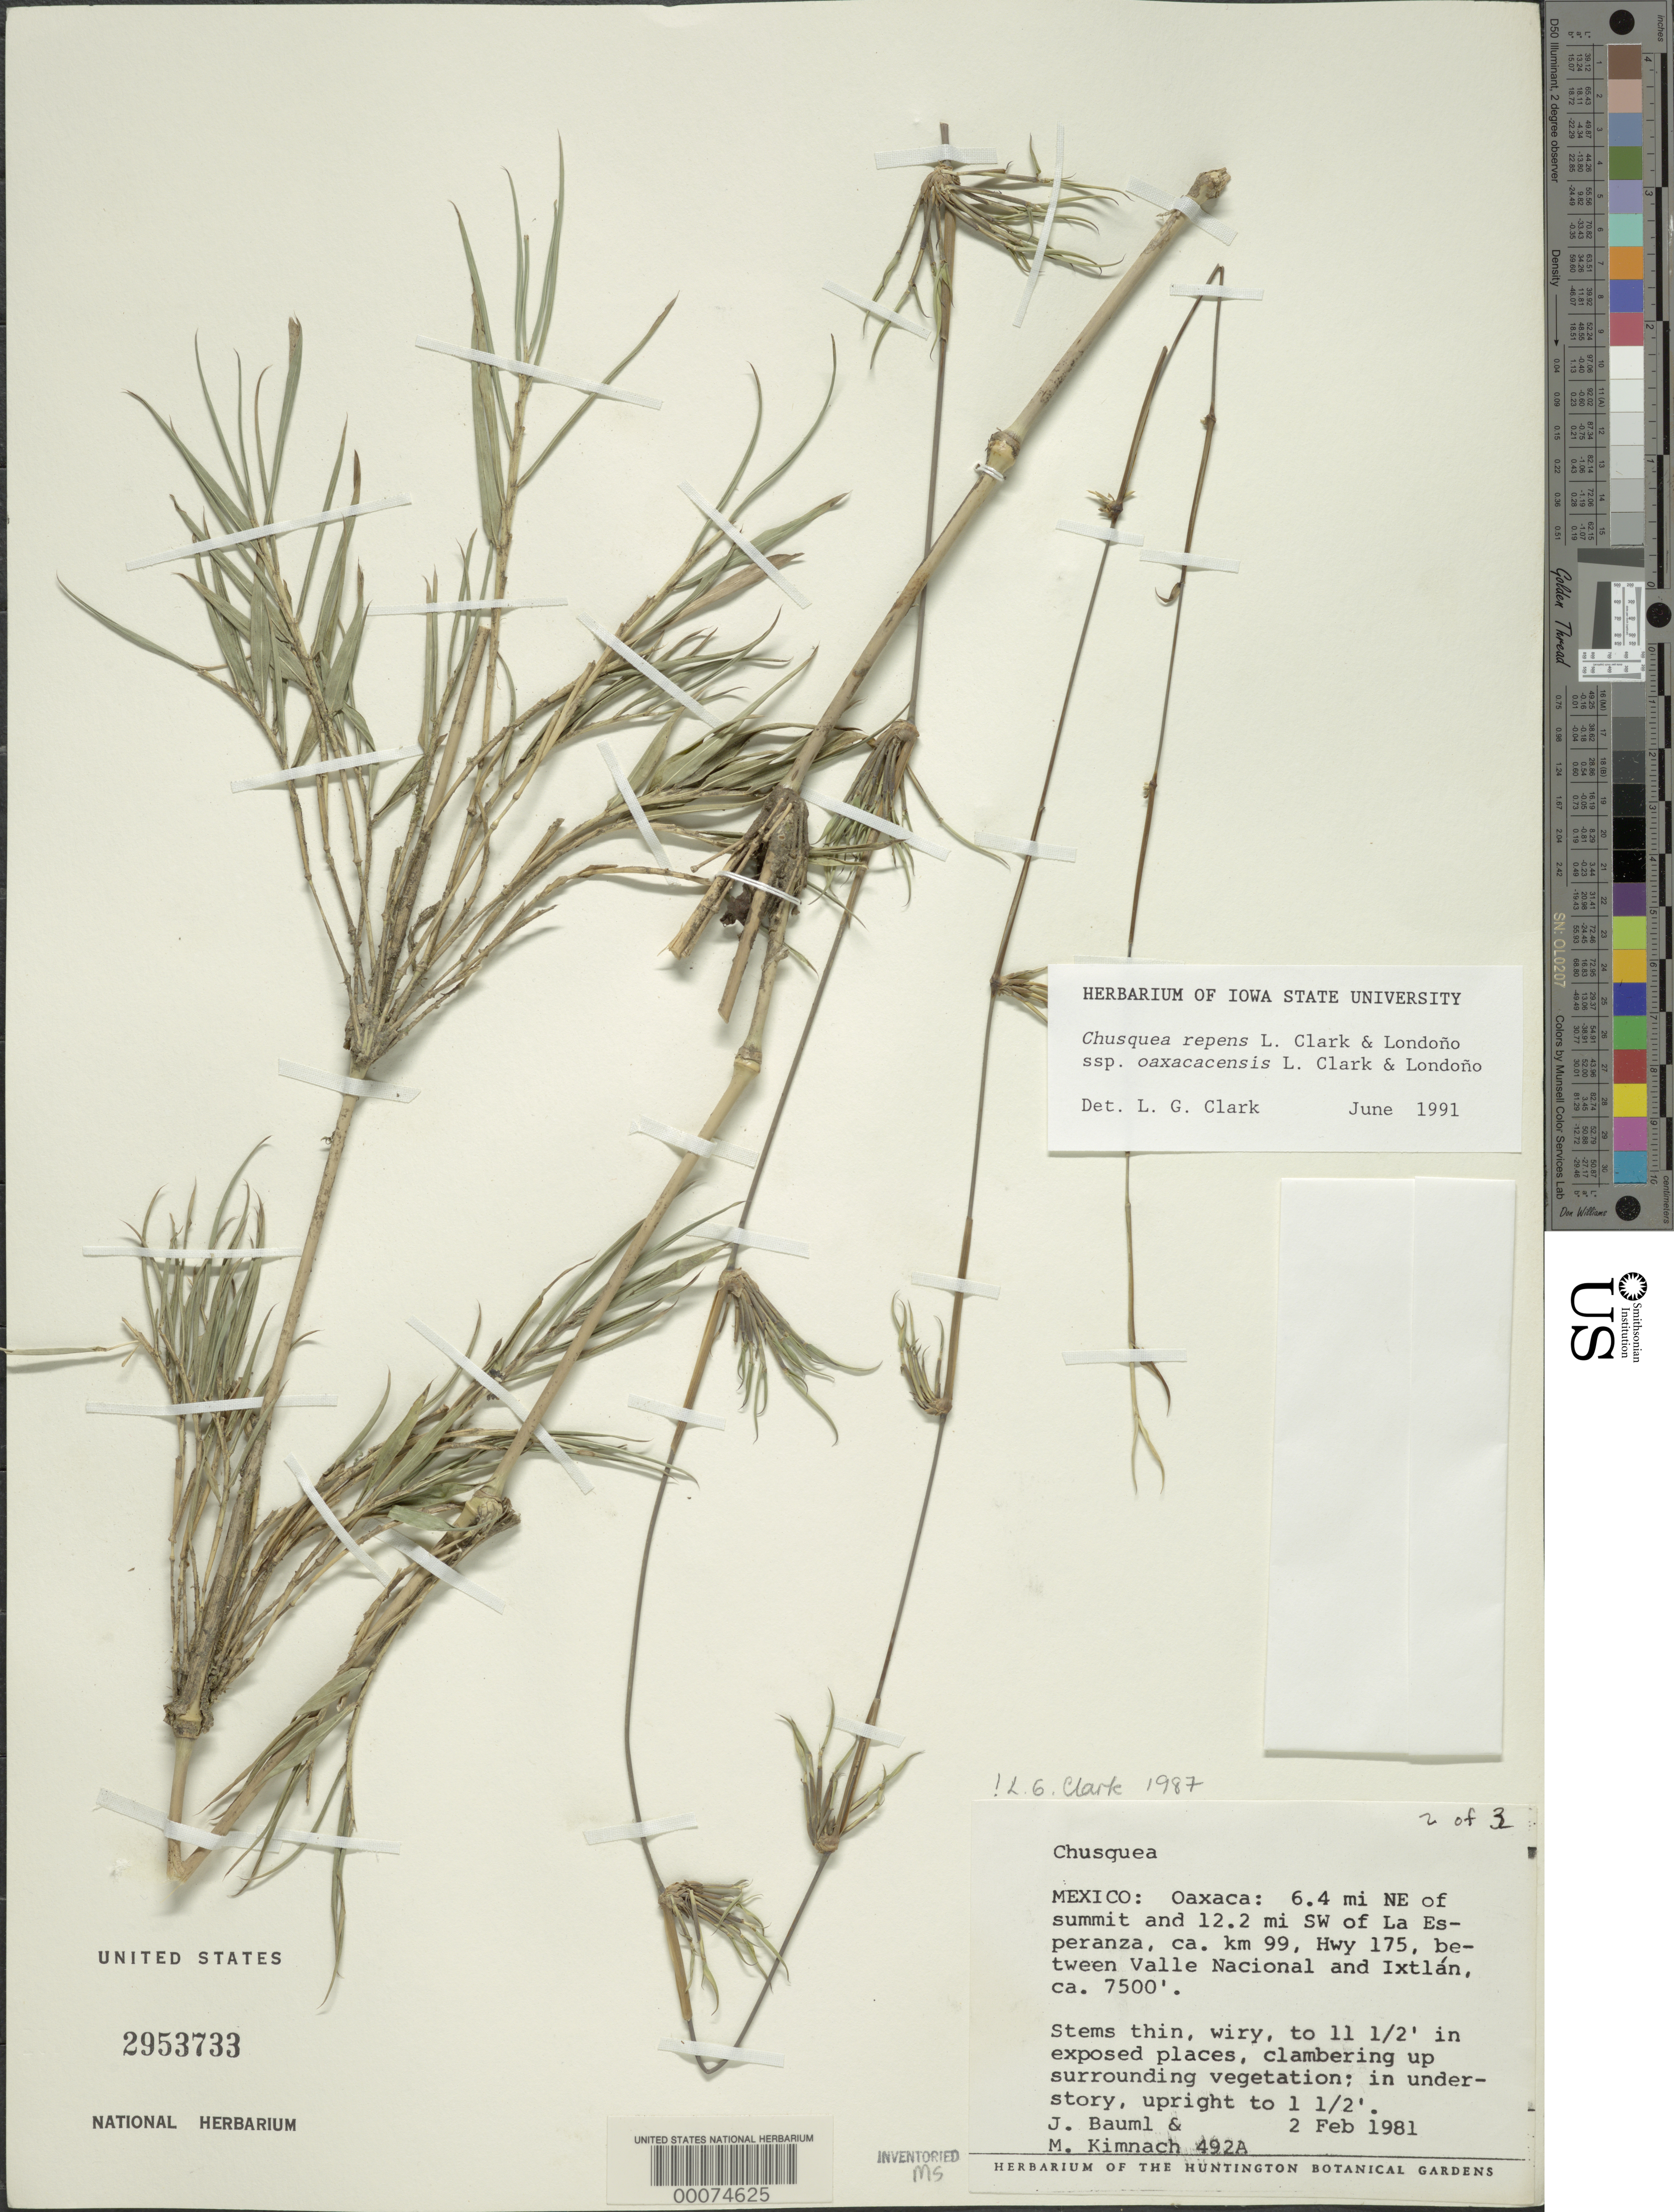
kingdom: Plantae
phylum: Tracheophyta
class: Liliopsida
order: Poales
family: Poaceae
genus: Chusquea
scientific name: Chusquea repens subsp. oaxacacensis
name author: L.G. Clark & Londoño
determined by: Clark, Lynn G., (ISC), Iowa State University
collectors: J. Bauml & M. W. Kimnach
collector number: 492 A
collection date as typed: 02 Feb 1981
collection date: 1981-02-02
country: Mexico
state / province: Oaxaca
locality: La Esperanza, valle nacional, ixtlan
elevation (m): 2286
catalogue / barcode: US 2953733